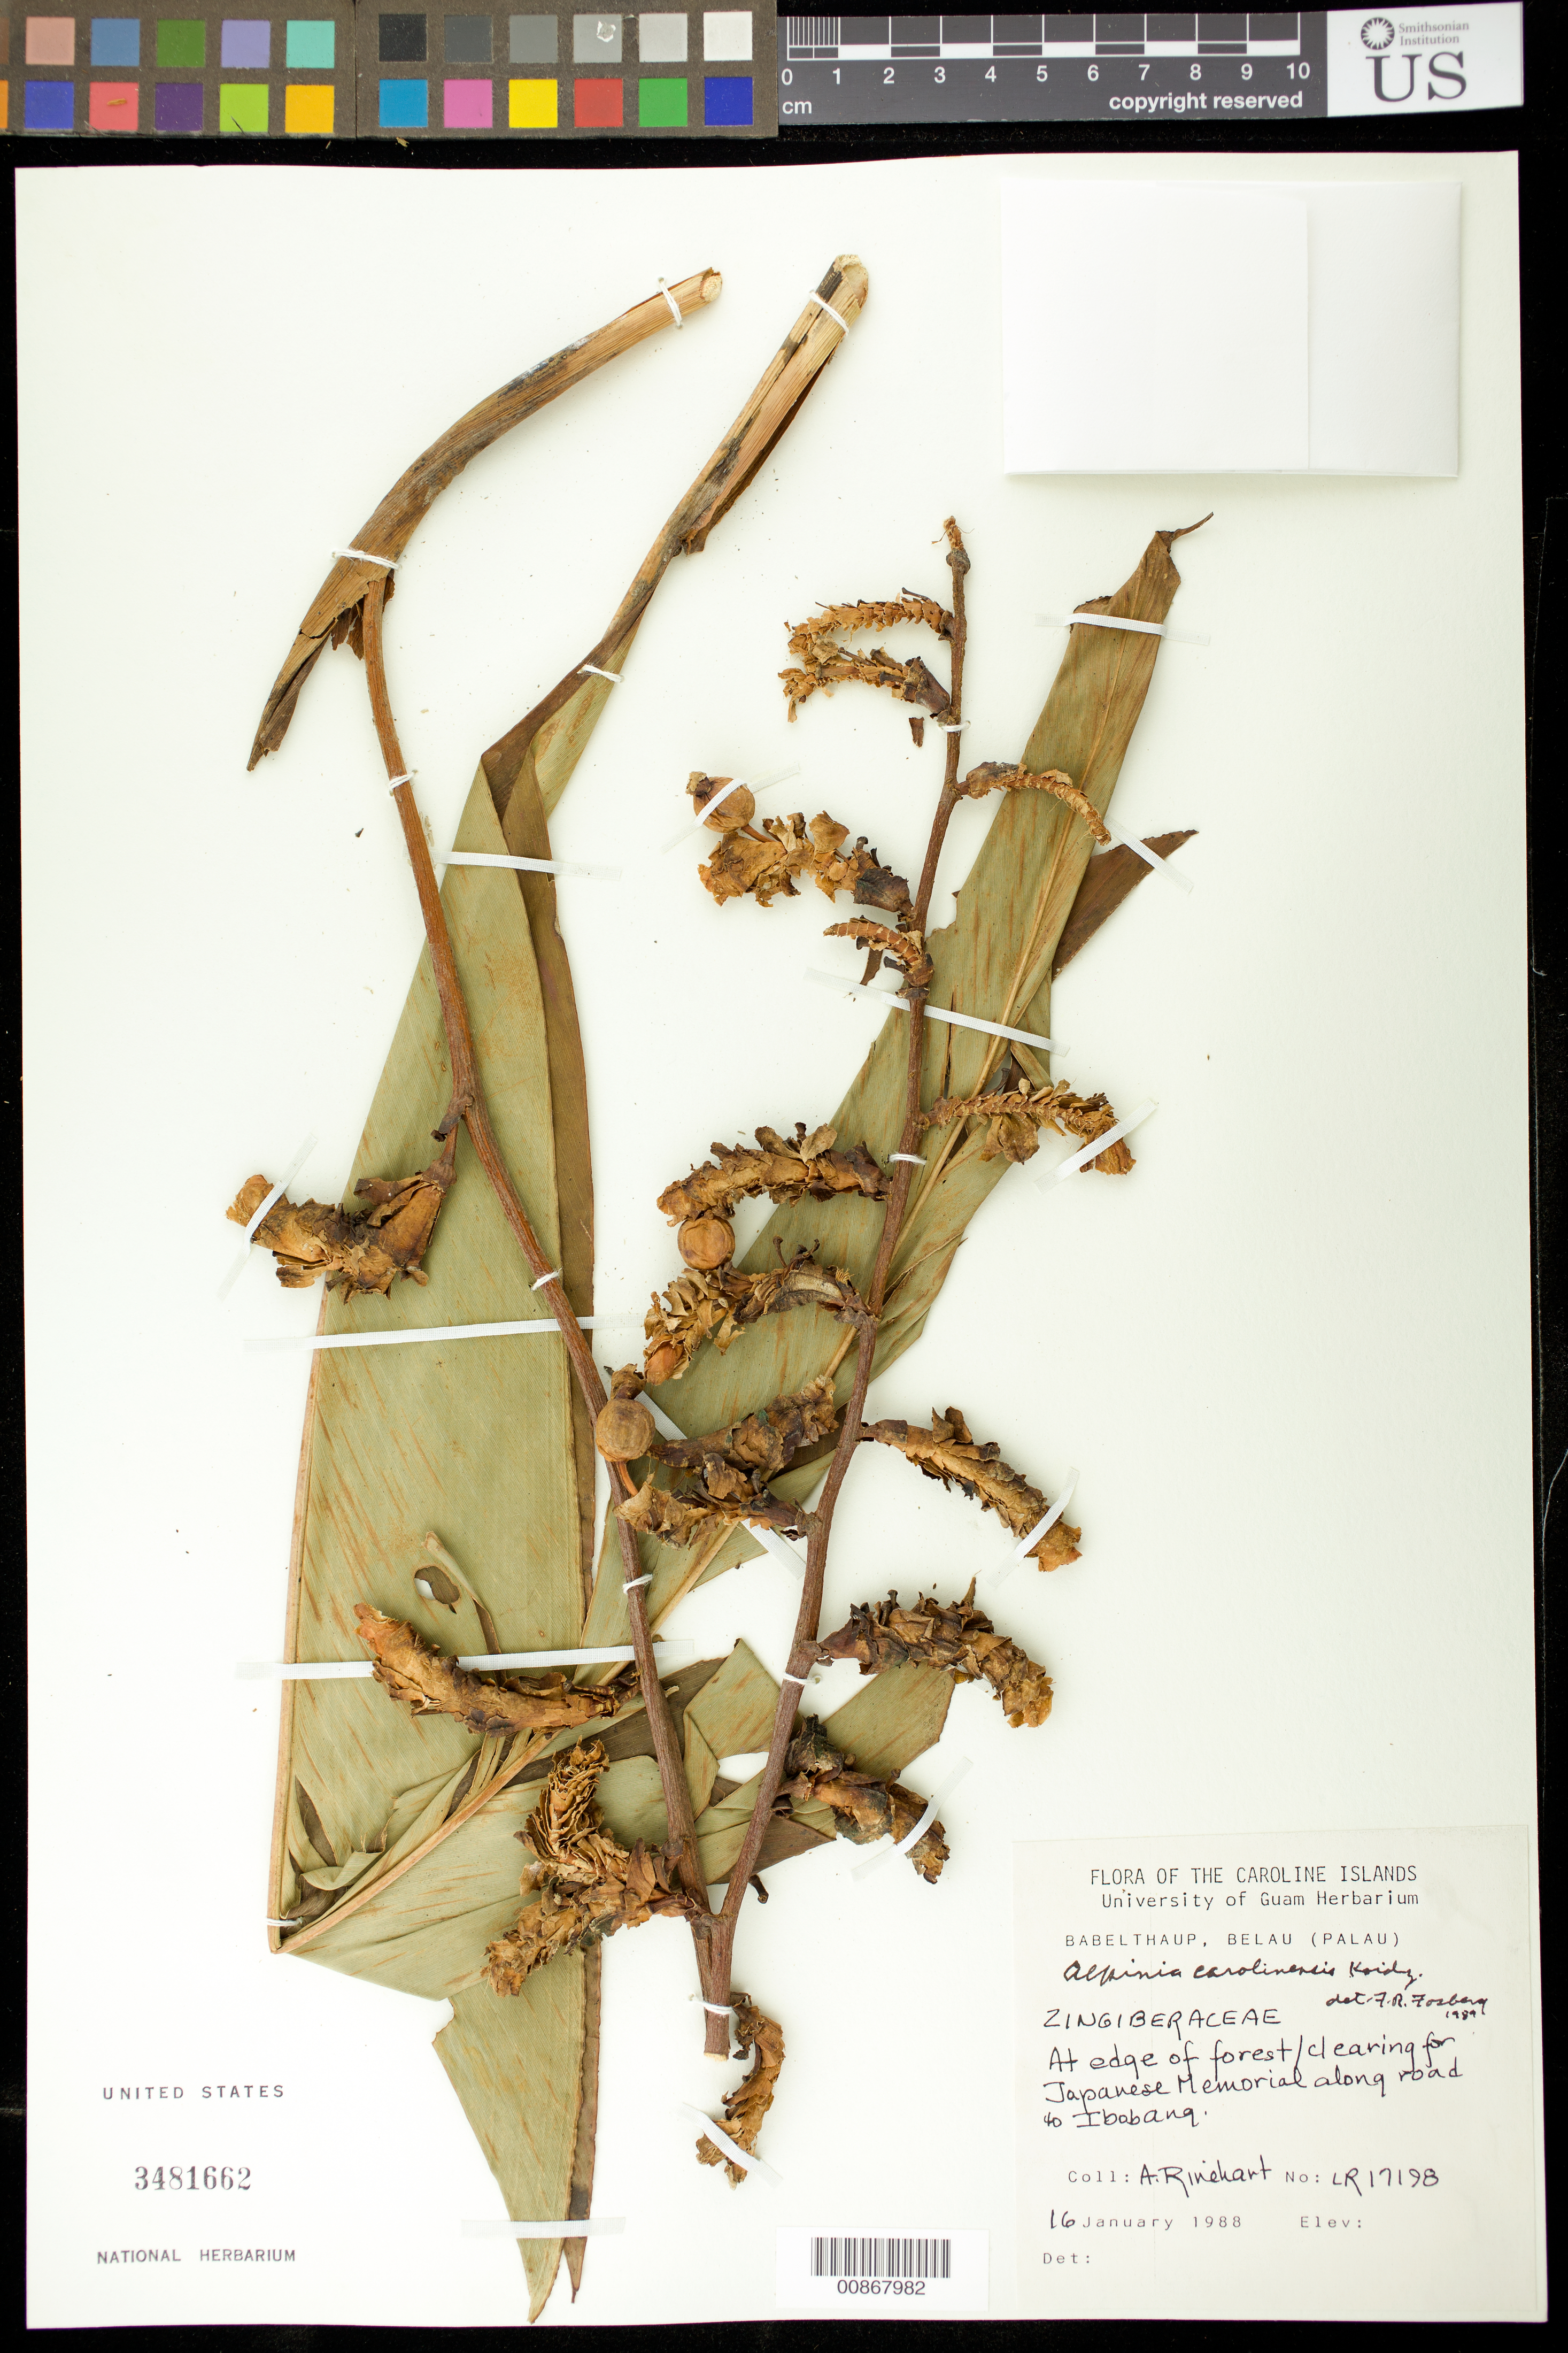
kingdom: Plantae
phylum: Tracheophyta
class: Liliopsida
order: Zingiberales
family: Zingiberaceae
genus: Alpinia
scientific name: Alpinia carolinensis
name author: Koidz.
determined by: Fosberg, F. R.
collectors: A. Rinehart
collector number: LR 17198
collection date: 1988-01-16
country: Palau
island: Babeldaob [Babelthuap]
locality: At edge of forest/clearing for Japanese Memorial along road to Ibabang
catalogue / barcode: US 3481662